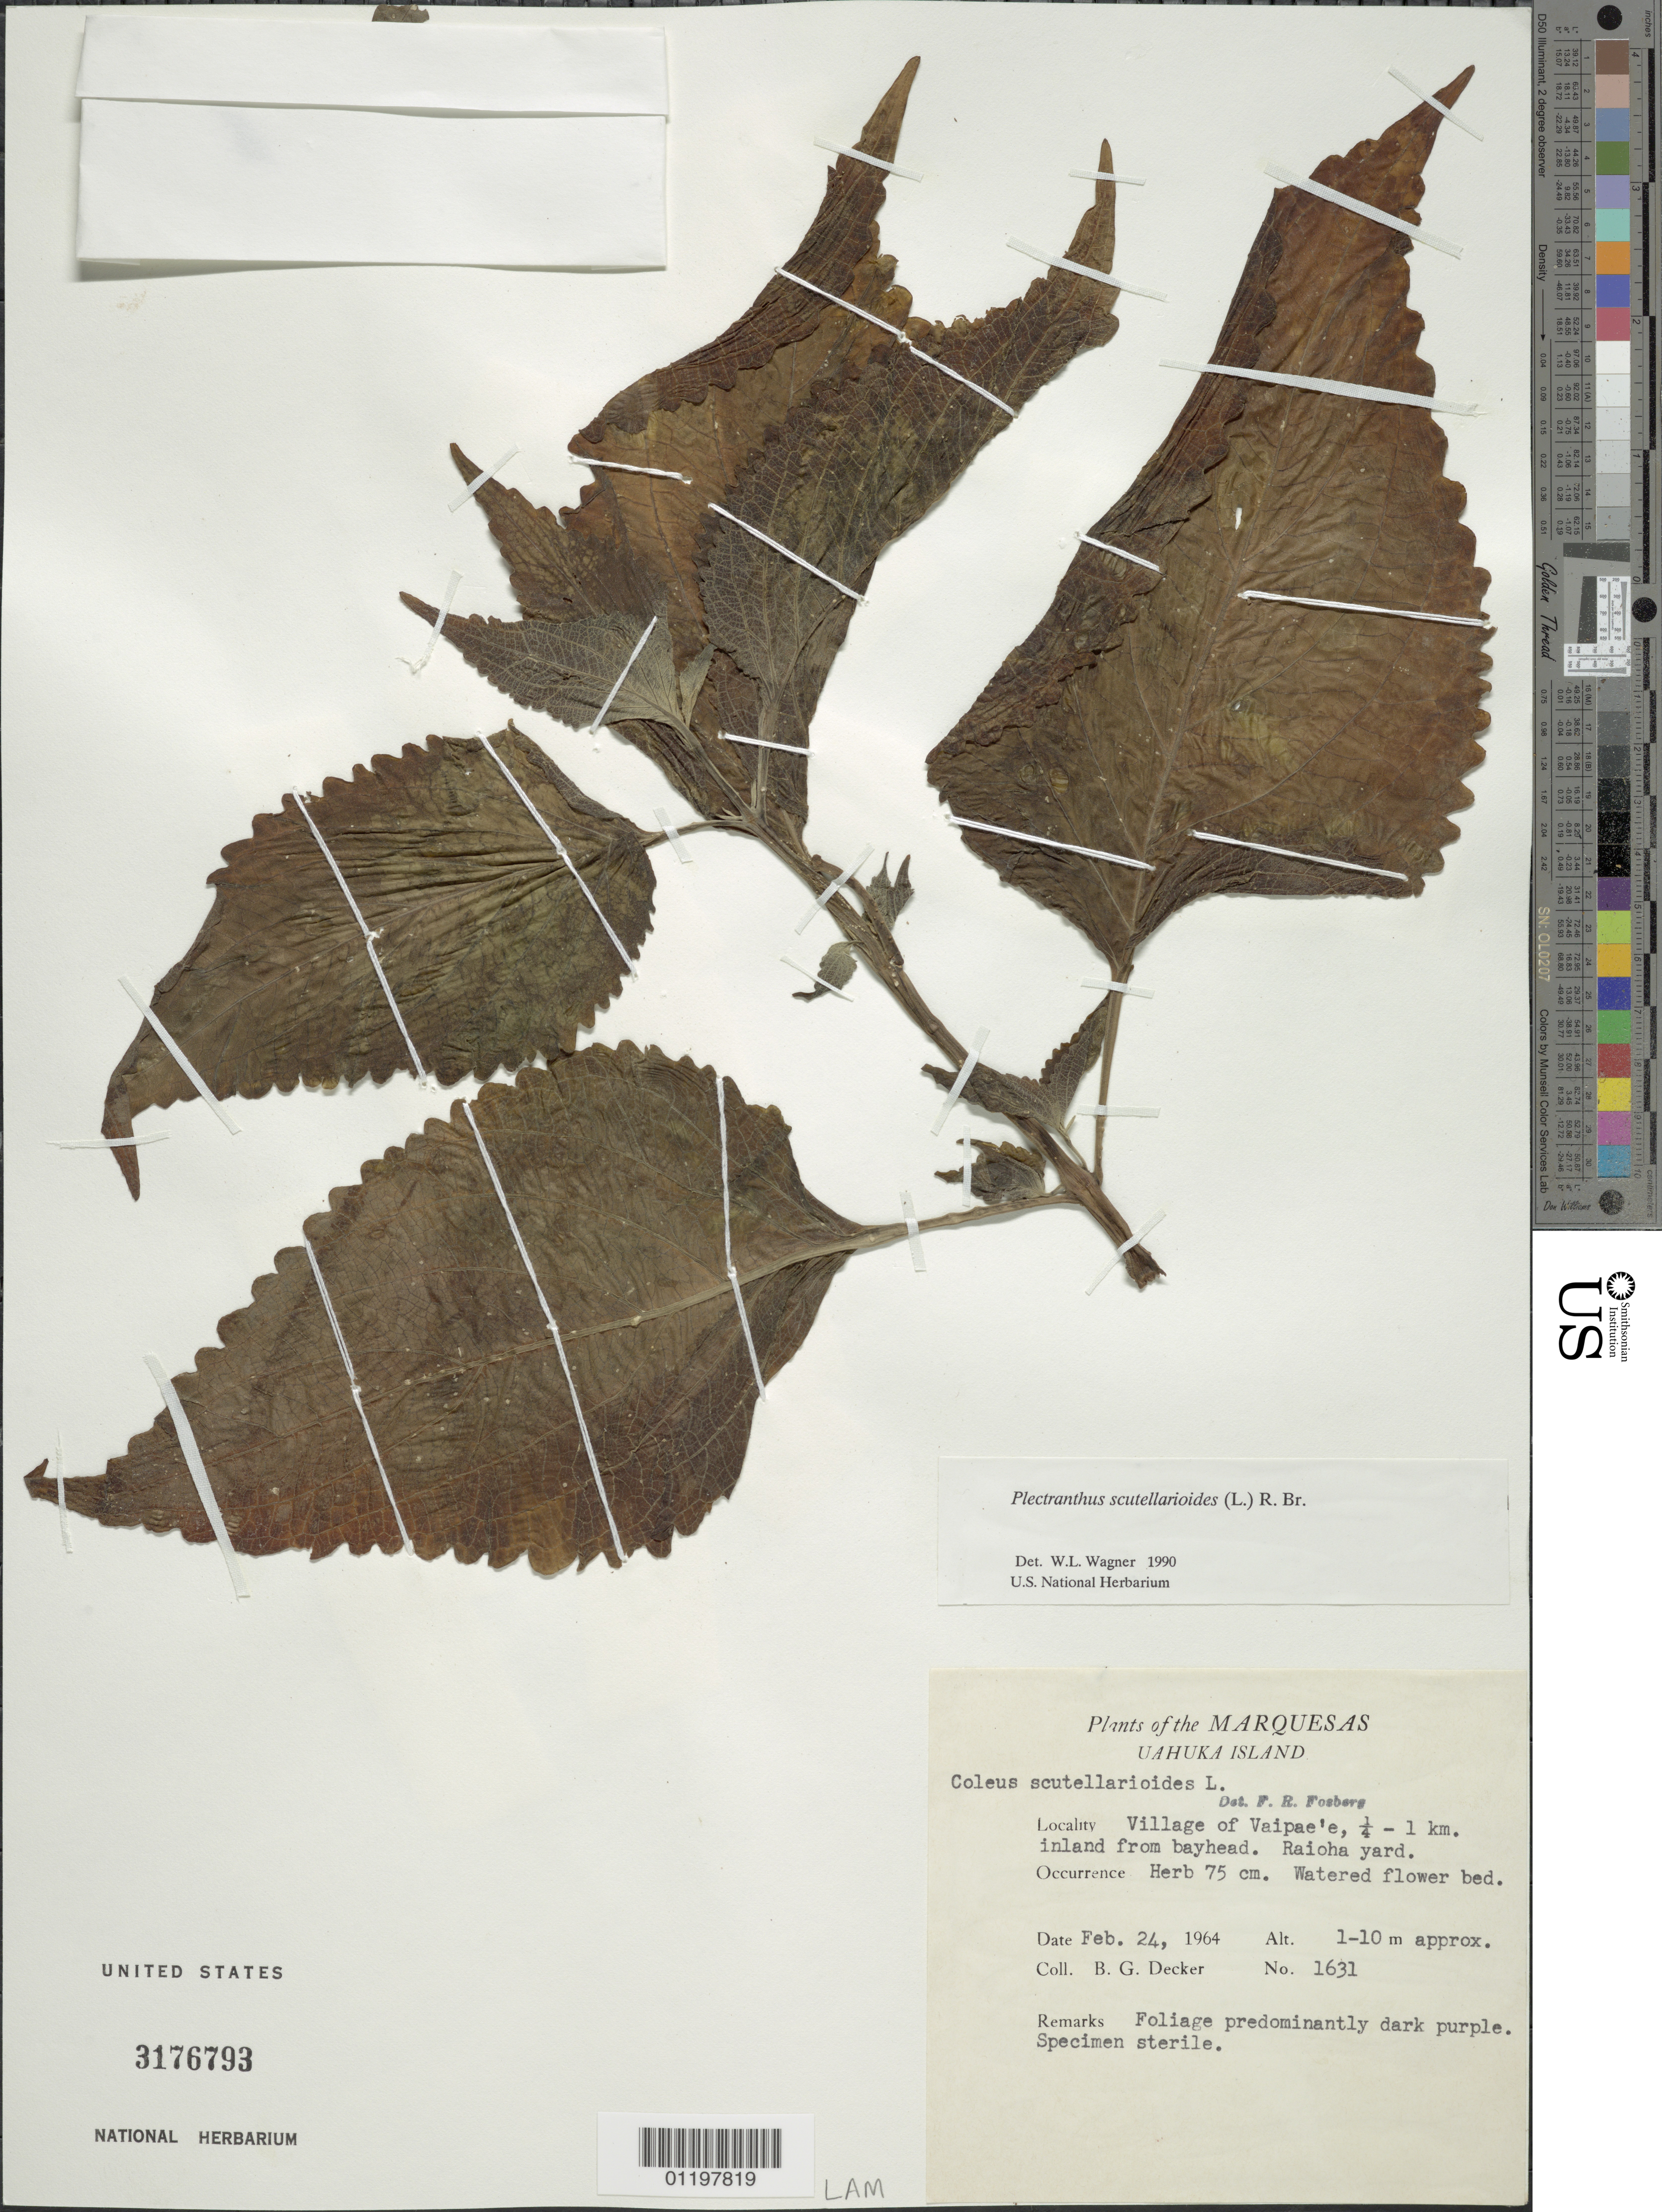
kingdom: Plantae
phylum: Tracheophyta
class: Magnoliopsida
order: Lamiales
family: Lamiaceae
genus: Coleus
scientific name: Coleus scutellarioides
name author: (L.) Benth.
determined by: Wagner, W. L., (BOT), Smithsonian Institution - National Museum of Natural History (UNITED STATES)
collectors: B. G. Decker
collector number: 1631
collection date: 1964-02-24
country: French Polynesia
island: Ua Huka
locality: Vaipae'e village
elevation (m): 1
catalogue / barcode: US 3176793